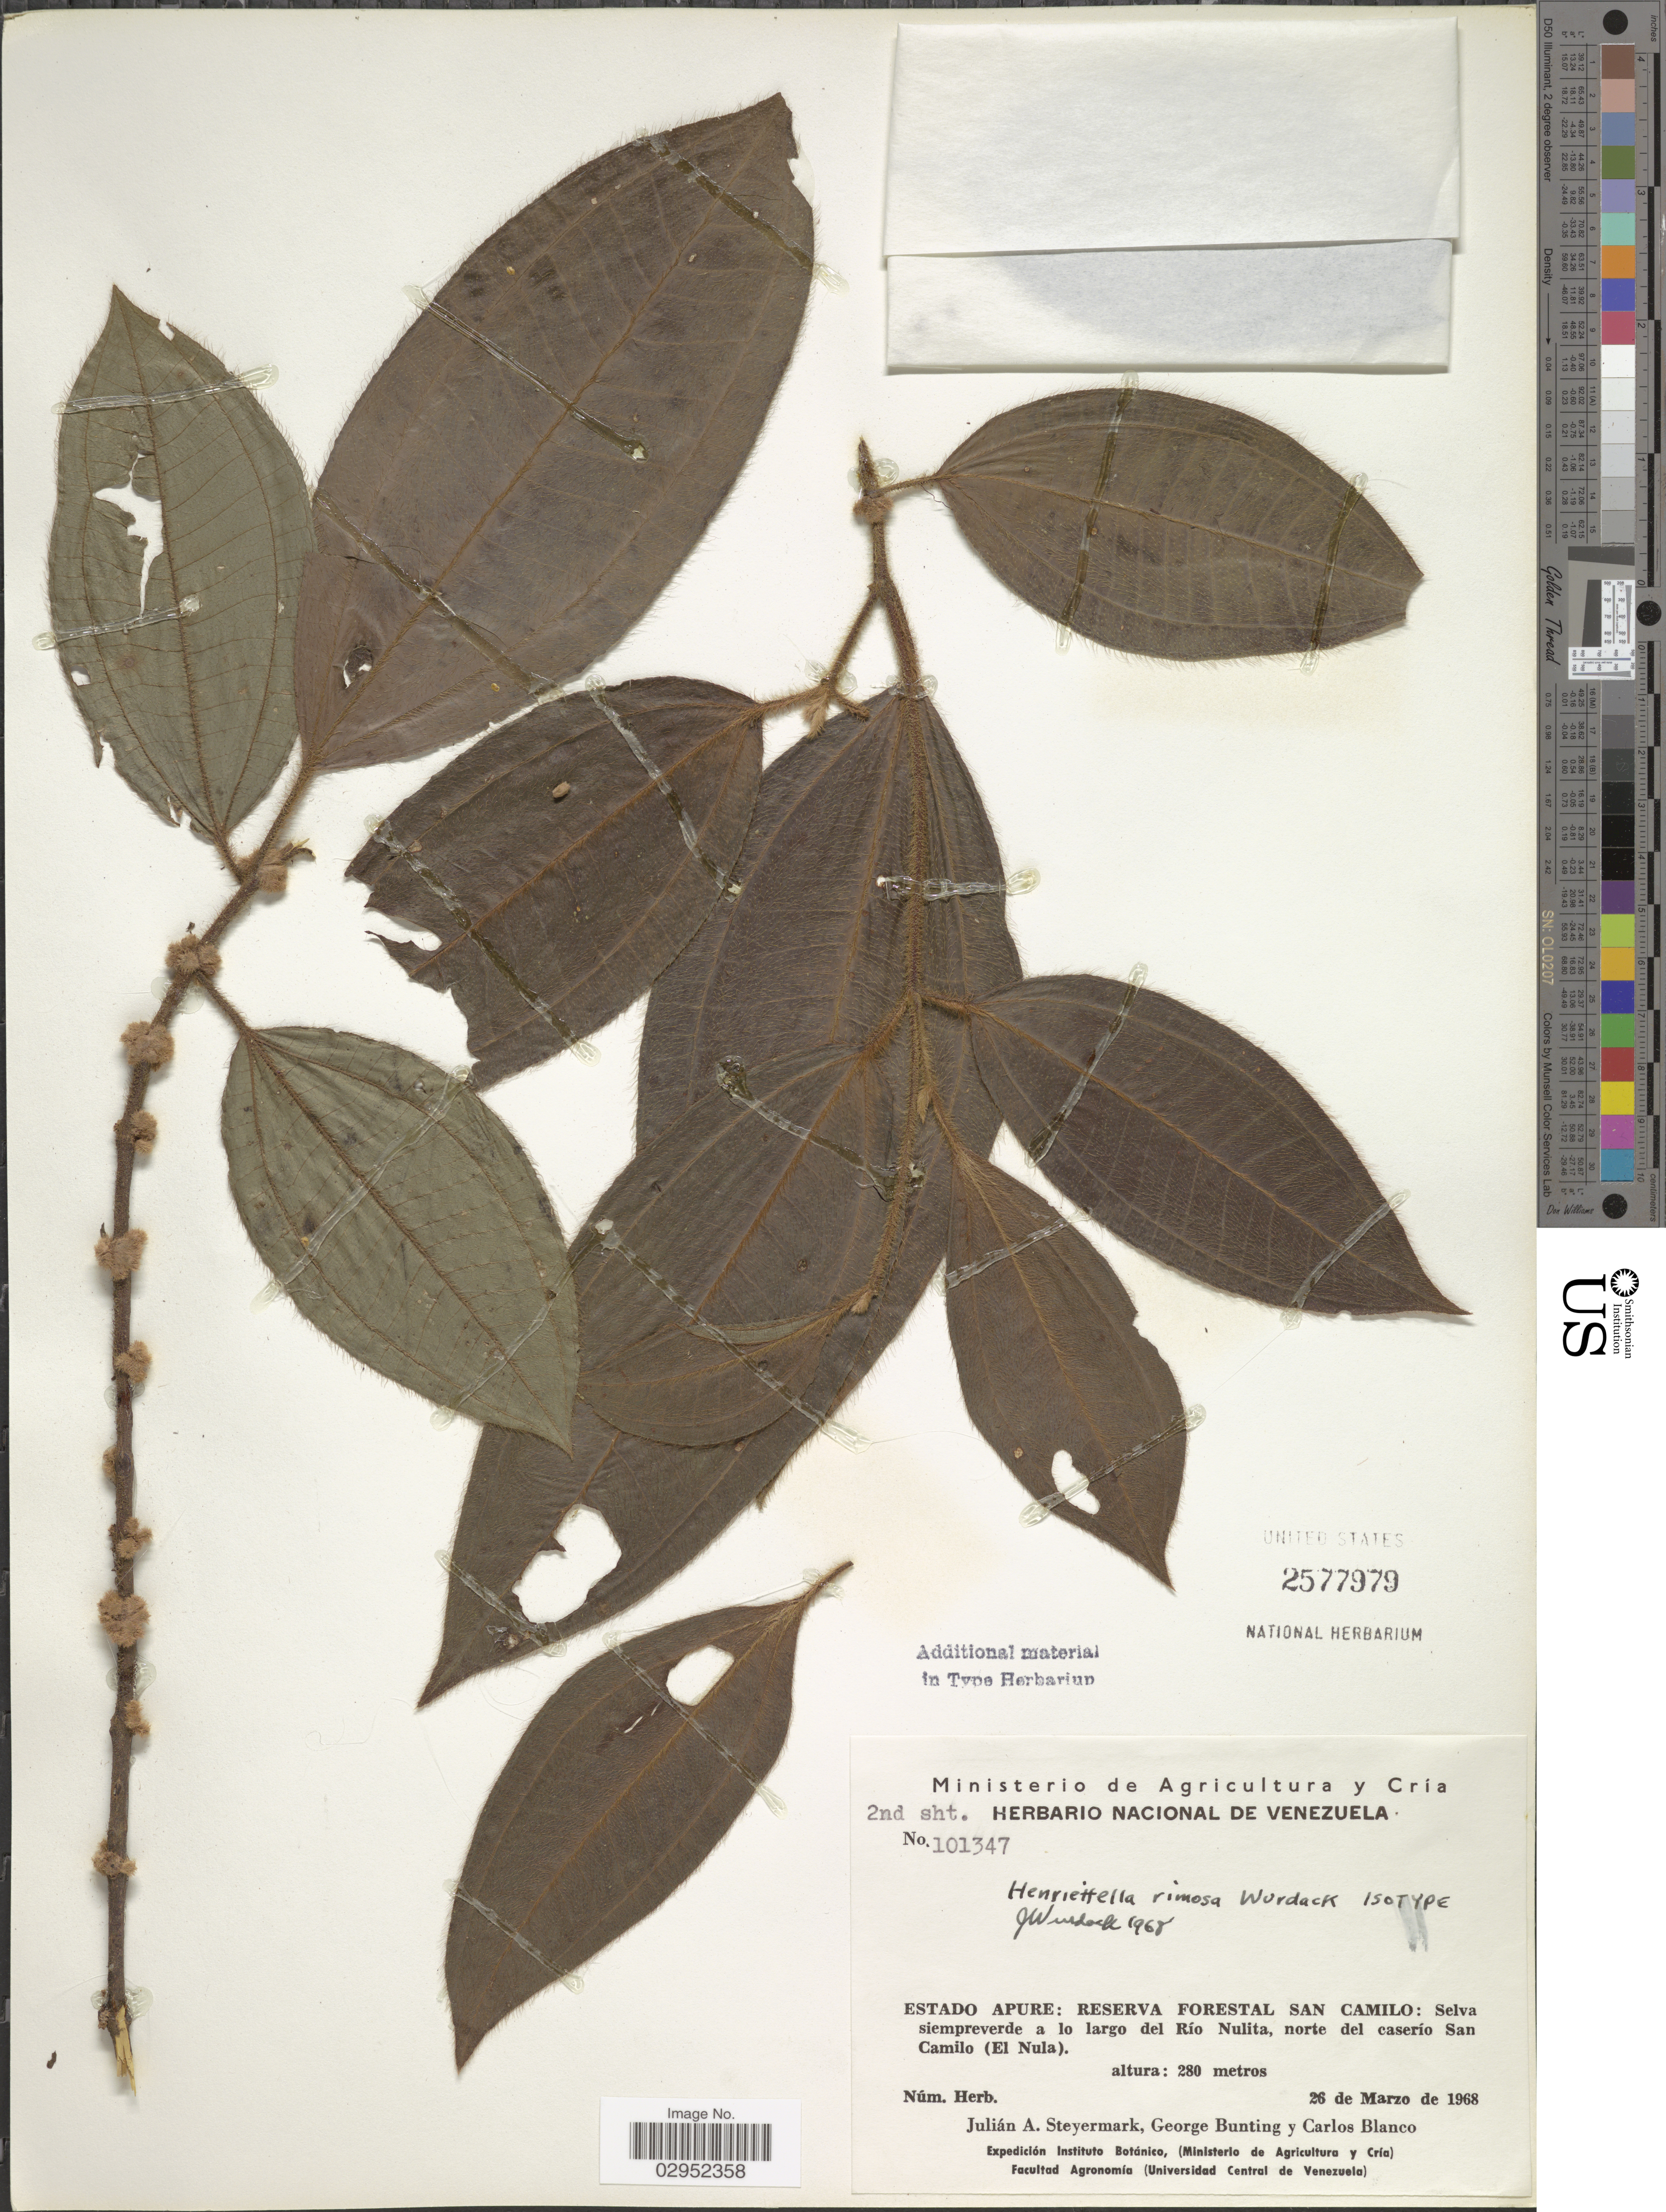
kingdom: Plantae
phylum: Tracheophyta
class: Magnoliopsida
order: Myrtales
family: Melastomataceae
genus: Henriettea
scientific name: Henriettea rimosa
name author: (Wurdack) Penneys et al.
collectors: J. Steyermark, G. S. Bunting & C. Blanco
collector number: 101347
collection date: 1968-03-26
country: Venezuela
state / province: Apure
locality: Reserva Forestal San Camilo: Selva siempreverde a lo largo del Río Nulita, norte del caserío San Camilo (El Nula).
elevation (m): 280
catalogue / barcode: US 2577979